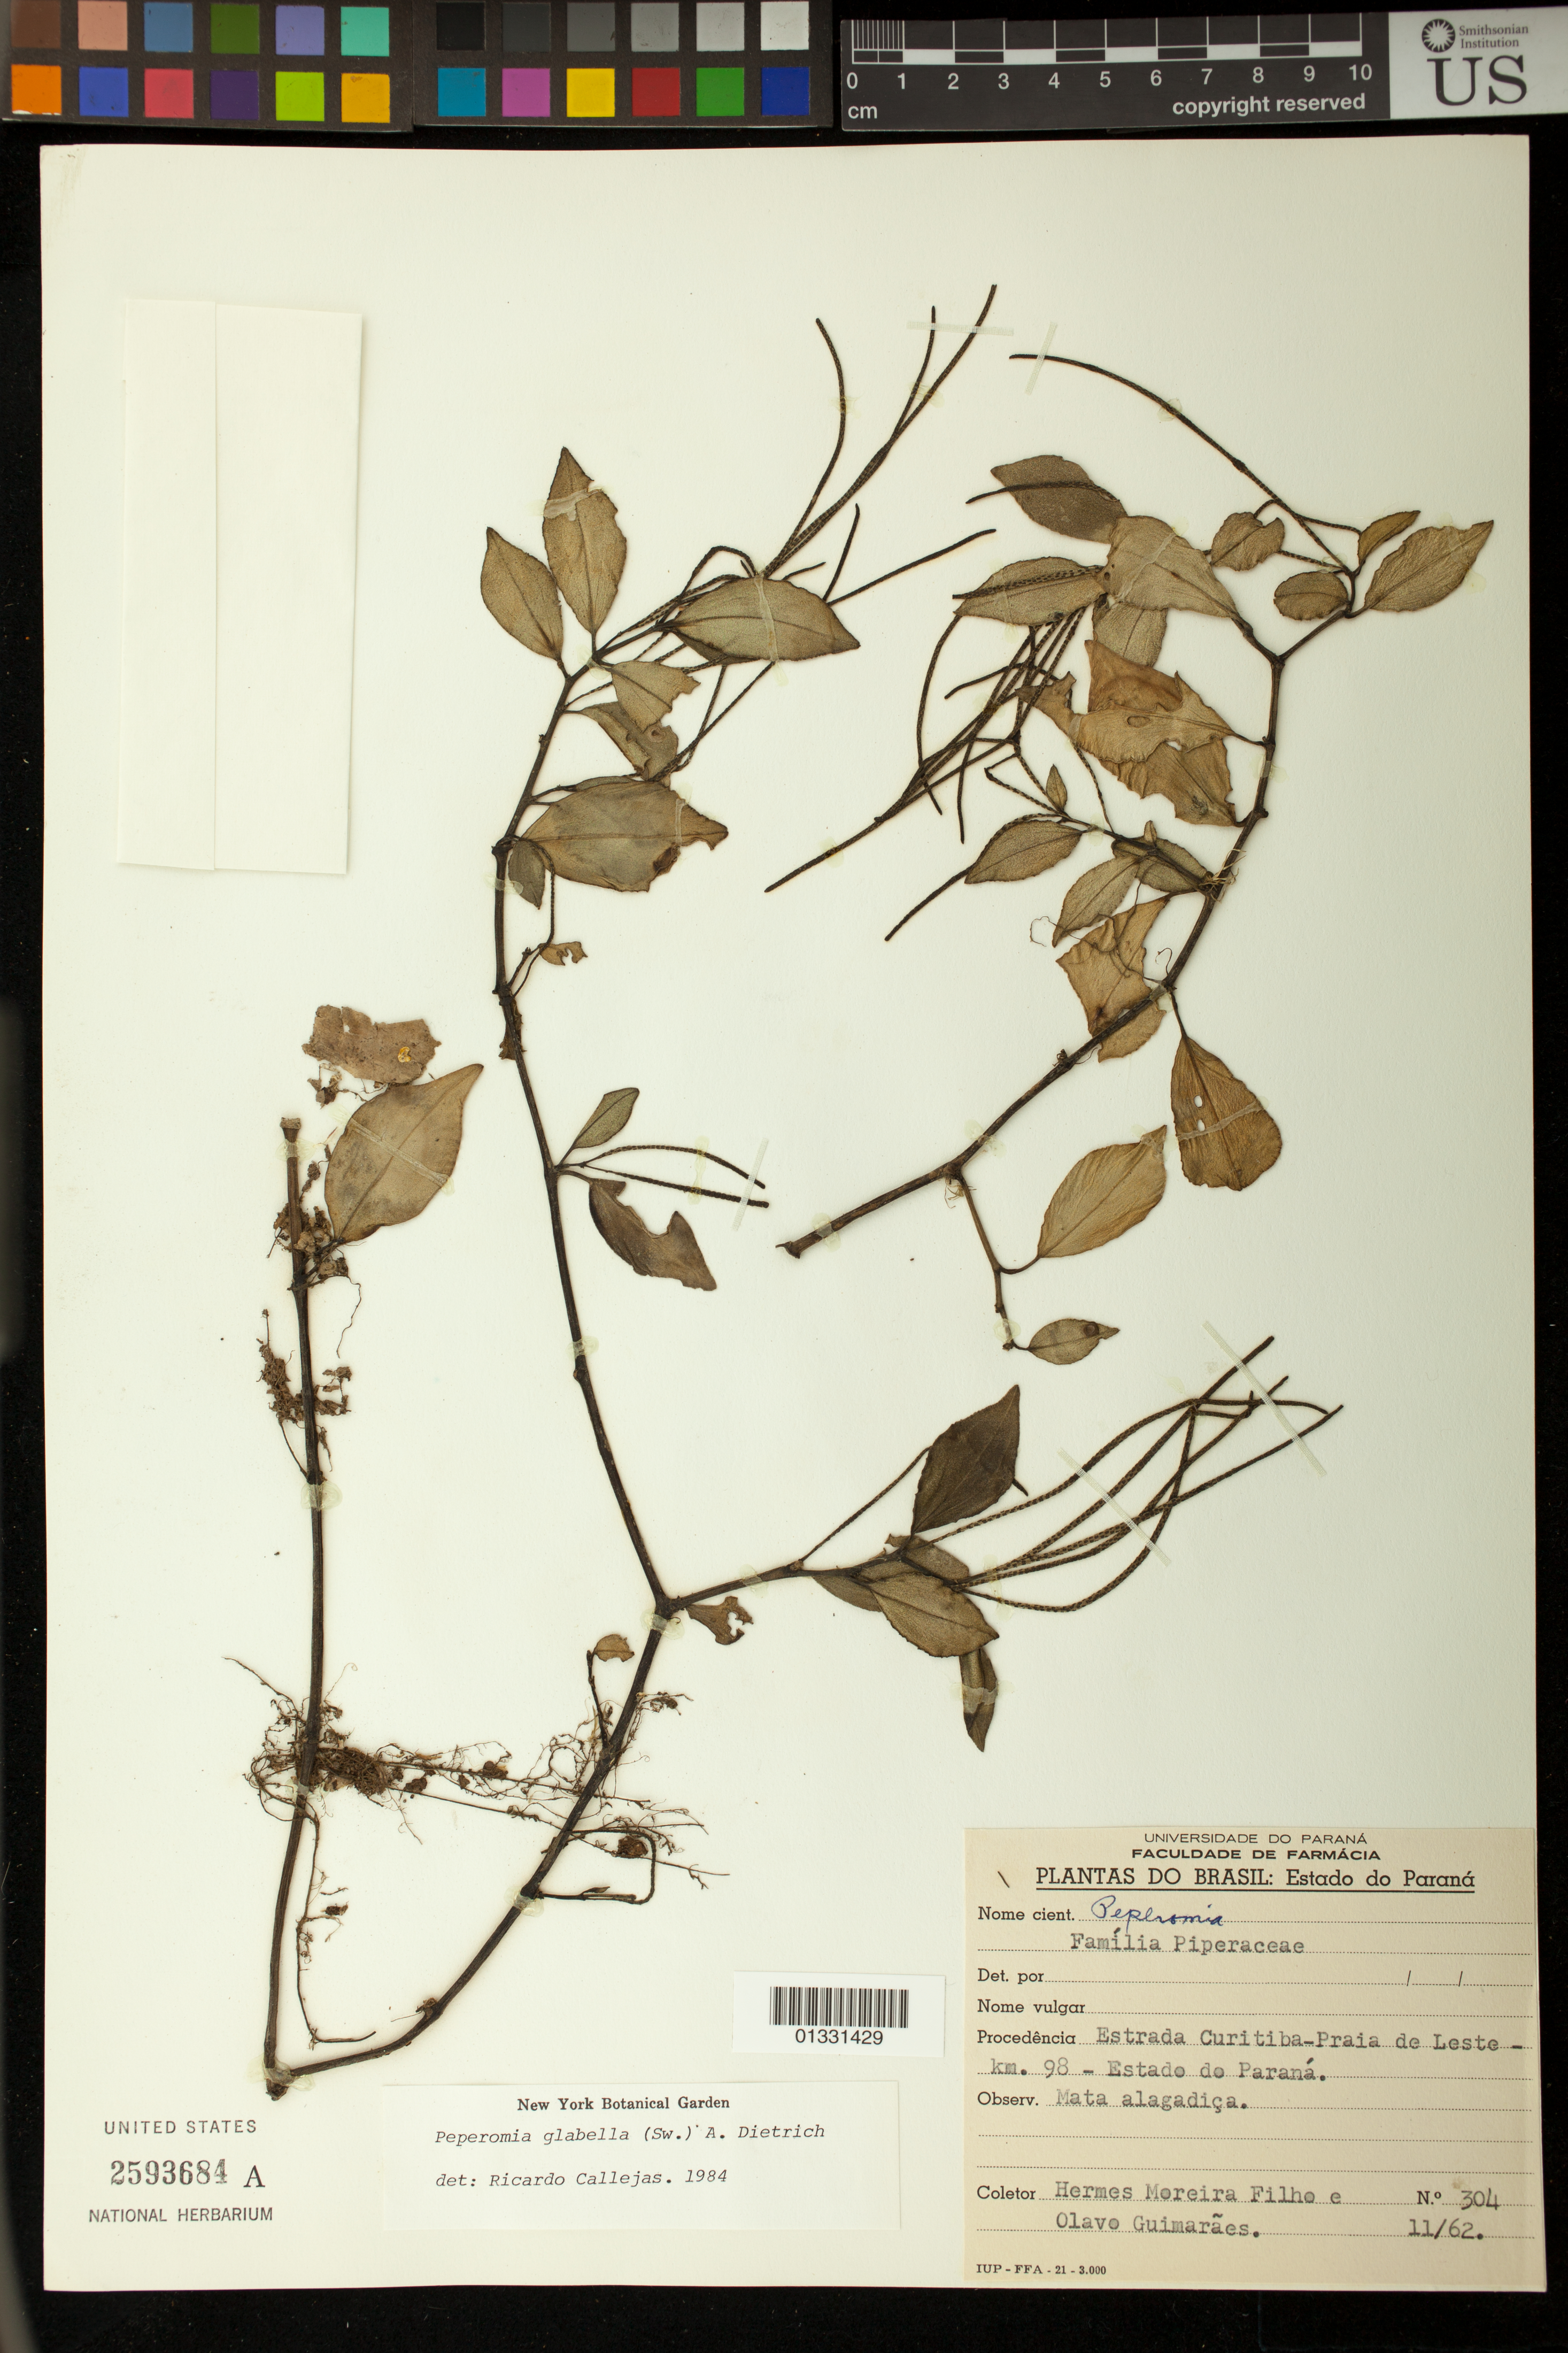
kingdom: Plantae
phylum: Tracheophyta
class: Magnoliopsida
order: Piperales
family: Piperaceae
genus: Peperomia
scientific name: Peperomia glabella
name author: (Sw.) A. Dietr.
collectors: H. Moreira F. & O. Guimarães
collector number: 304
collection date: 1962-11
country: Brazil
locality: Estrada Curitiba-Praia de Leste; Km 98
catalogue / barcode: US 2593684A